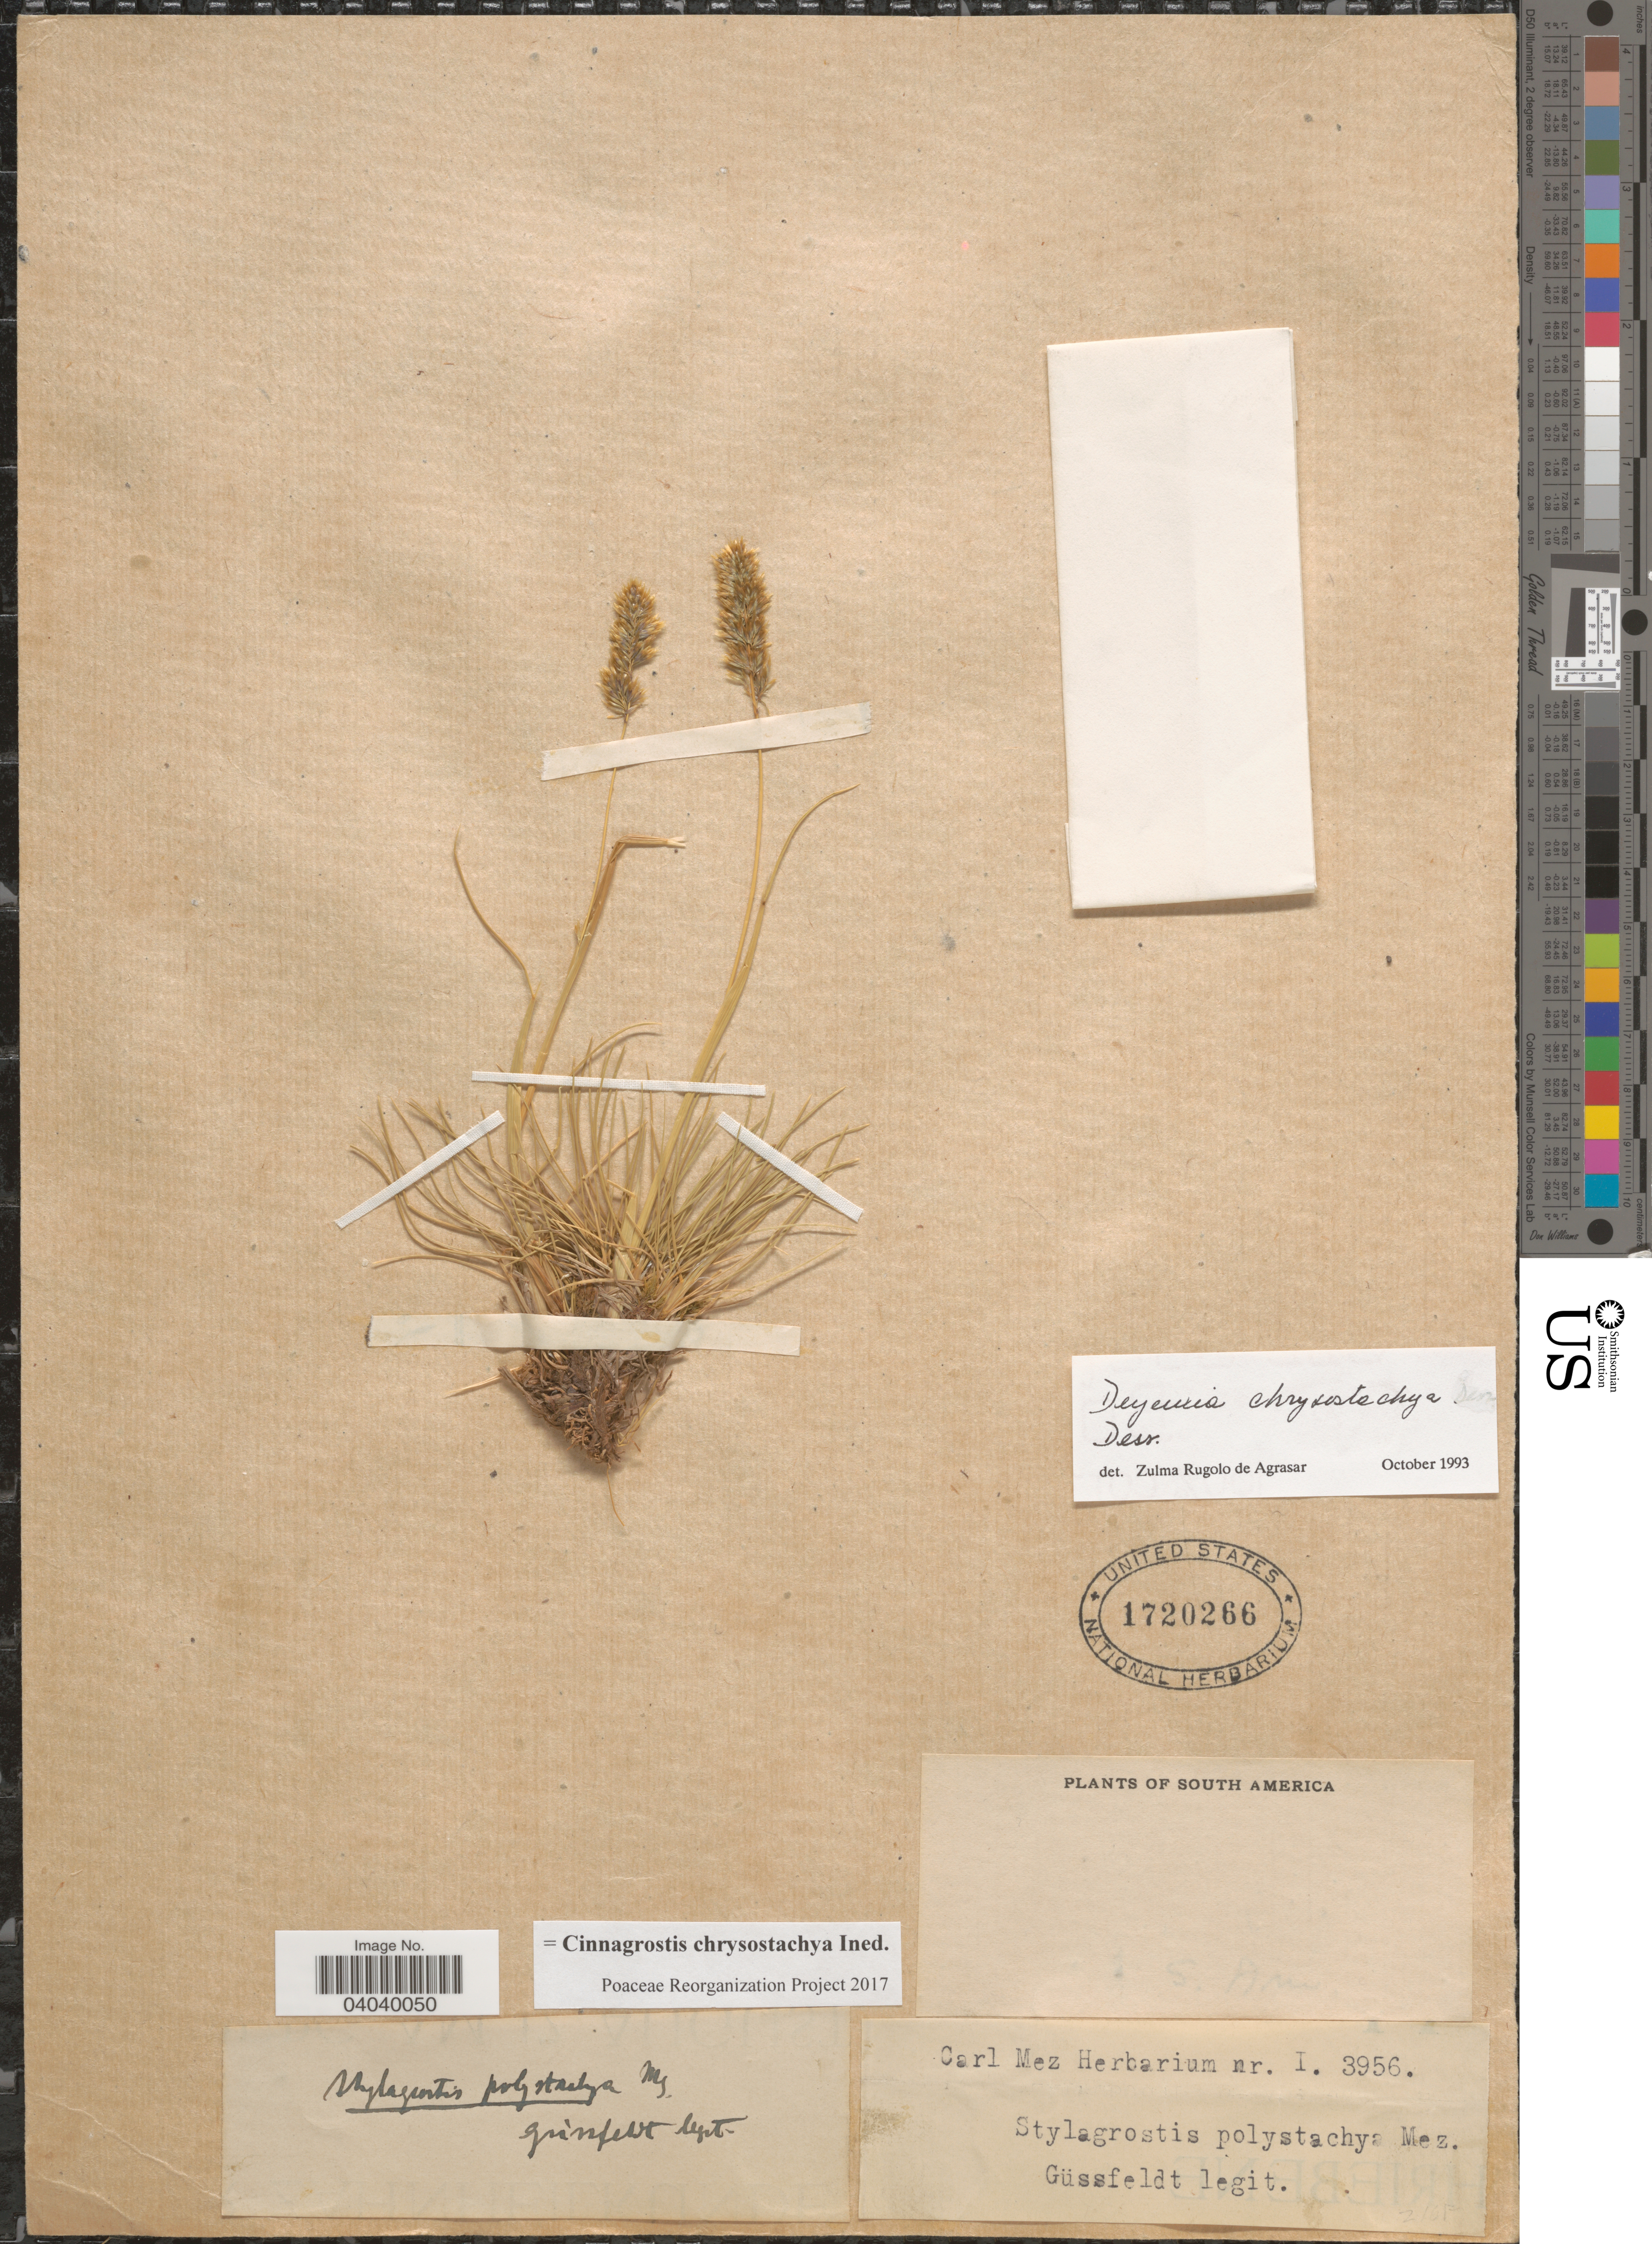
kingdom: Plantae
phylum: Tracheophyta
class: Liliopsida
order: Poales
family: Poaceae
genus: Cinnagrostis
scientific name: Cinnagrostis chrysostachya ined.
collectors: Güssfeldt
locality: South America.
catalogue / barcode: US 1720266